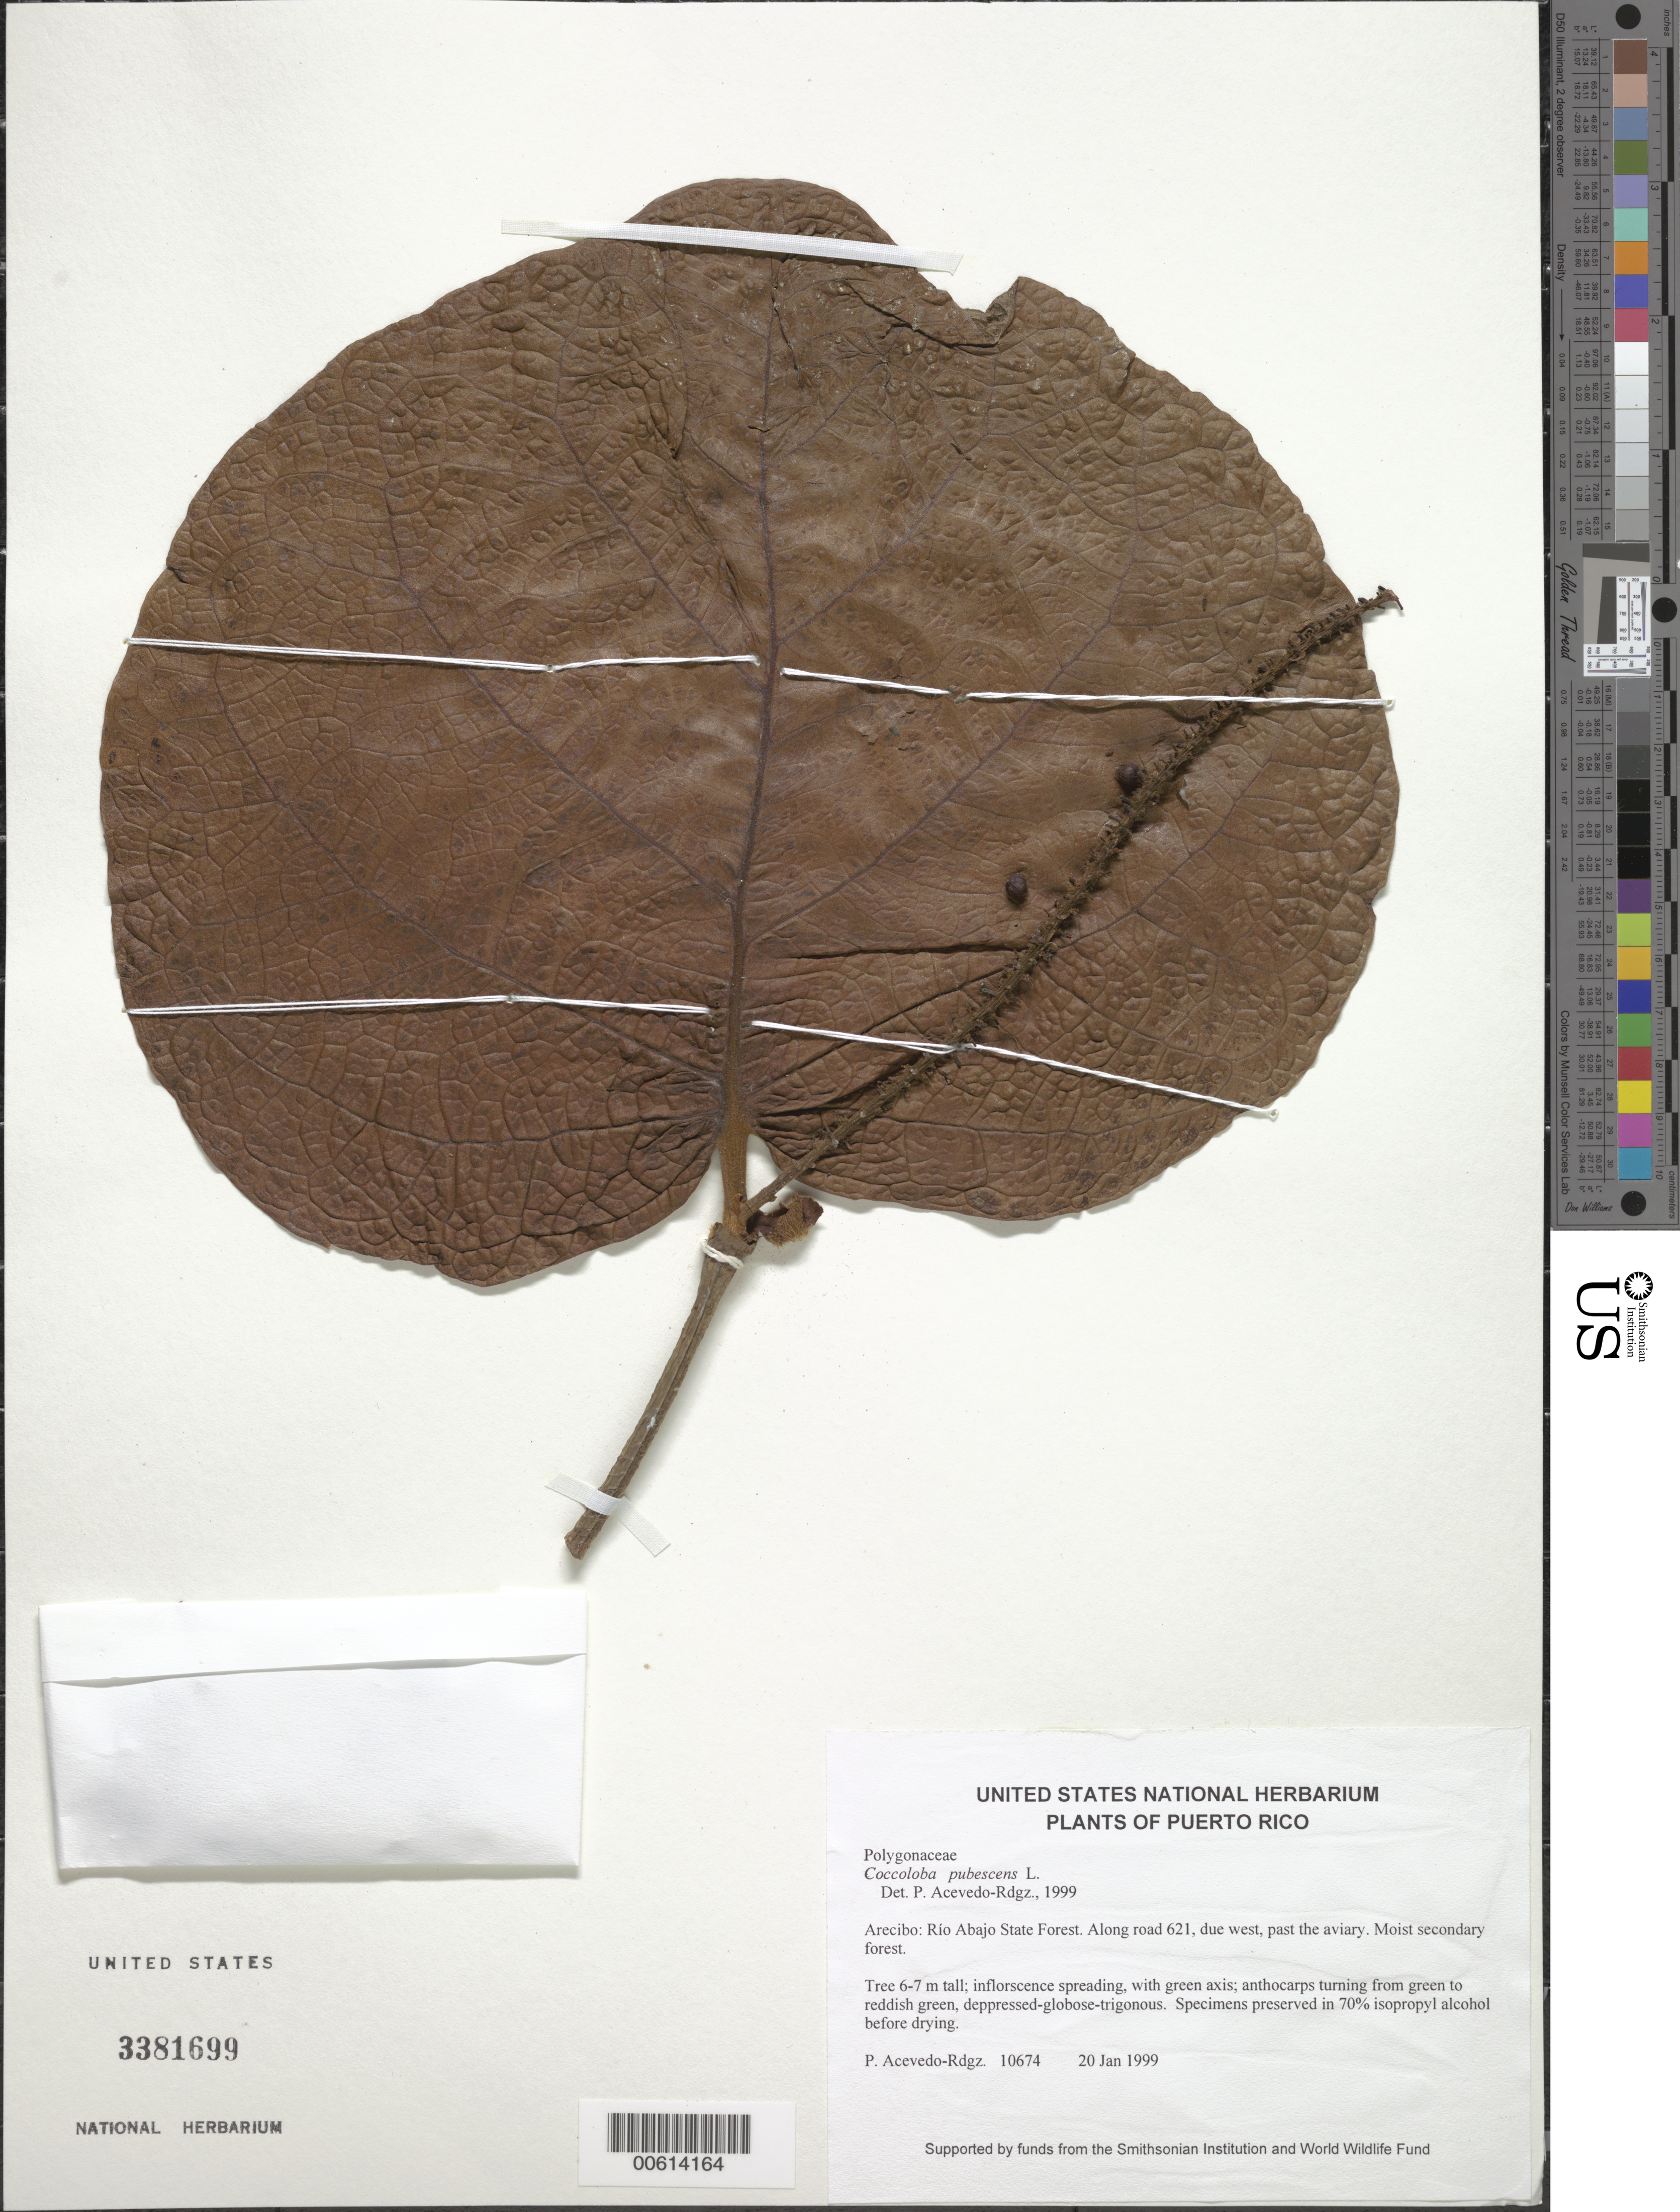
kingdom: Plantae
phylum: Tracheophyta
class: Magnoliopsida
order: Caryophyllales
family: Polygonaceae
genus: Coccoloba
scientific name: Coccoloba pubescens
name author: L.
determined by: Acevedo-Rodríguez, P., (BOT), Smithsonian Institution - National Museum of Natural History (UNITED STATES)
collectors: P. Acevedo-Rodr.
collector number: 10674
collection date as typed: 20 Jan 1999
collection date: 1999-01-20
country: Puerto Rico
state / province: Arecibo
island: Puerto Rico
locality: Arecibo; Río Abajo State Forest. Along road 621, due west, past the aviary.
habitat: Moist secondary forest.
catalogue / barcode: US 3381699